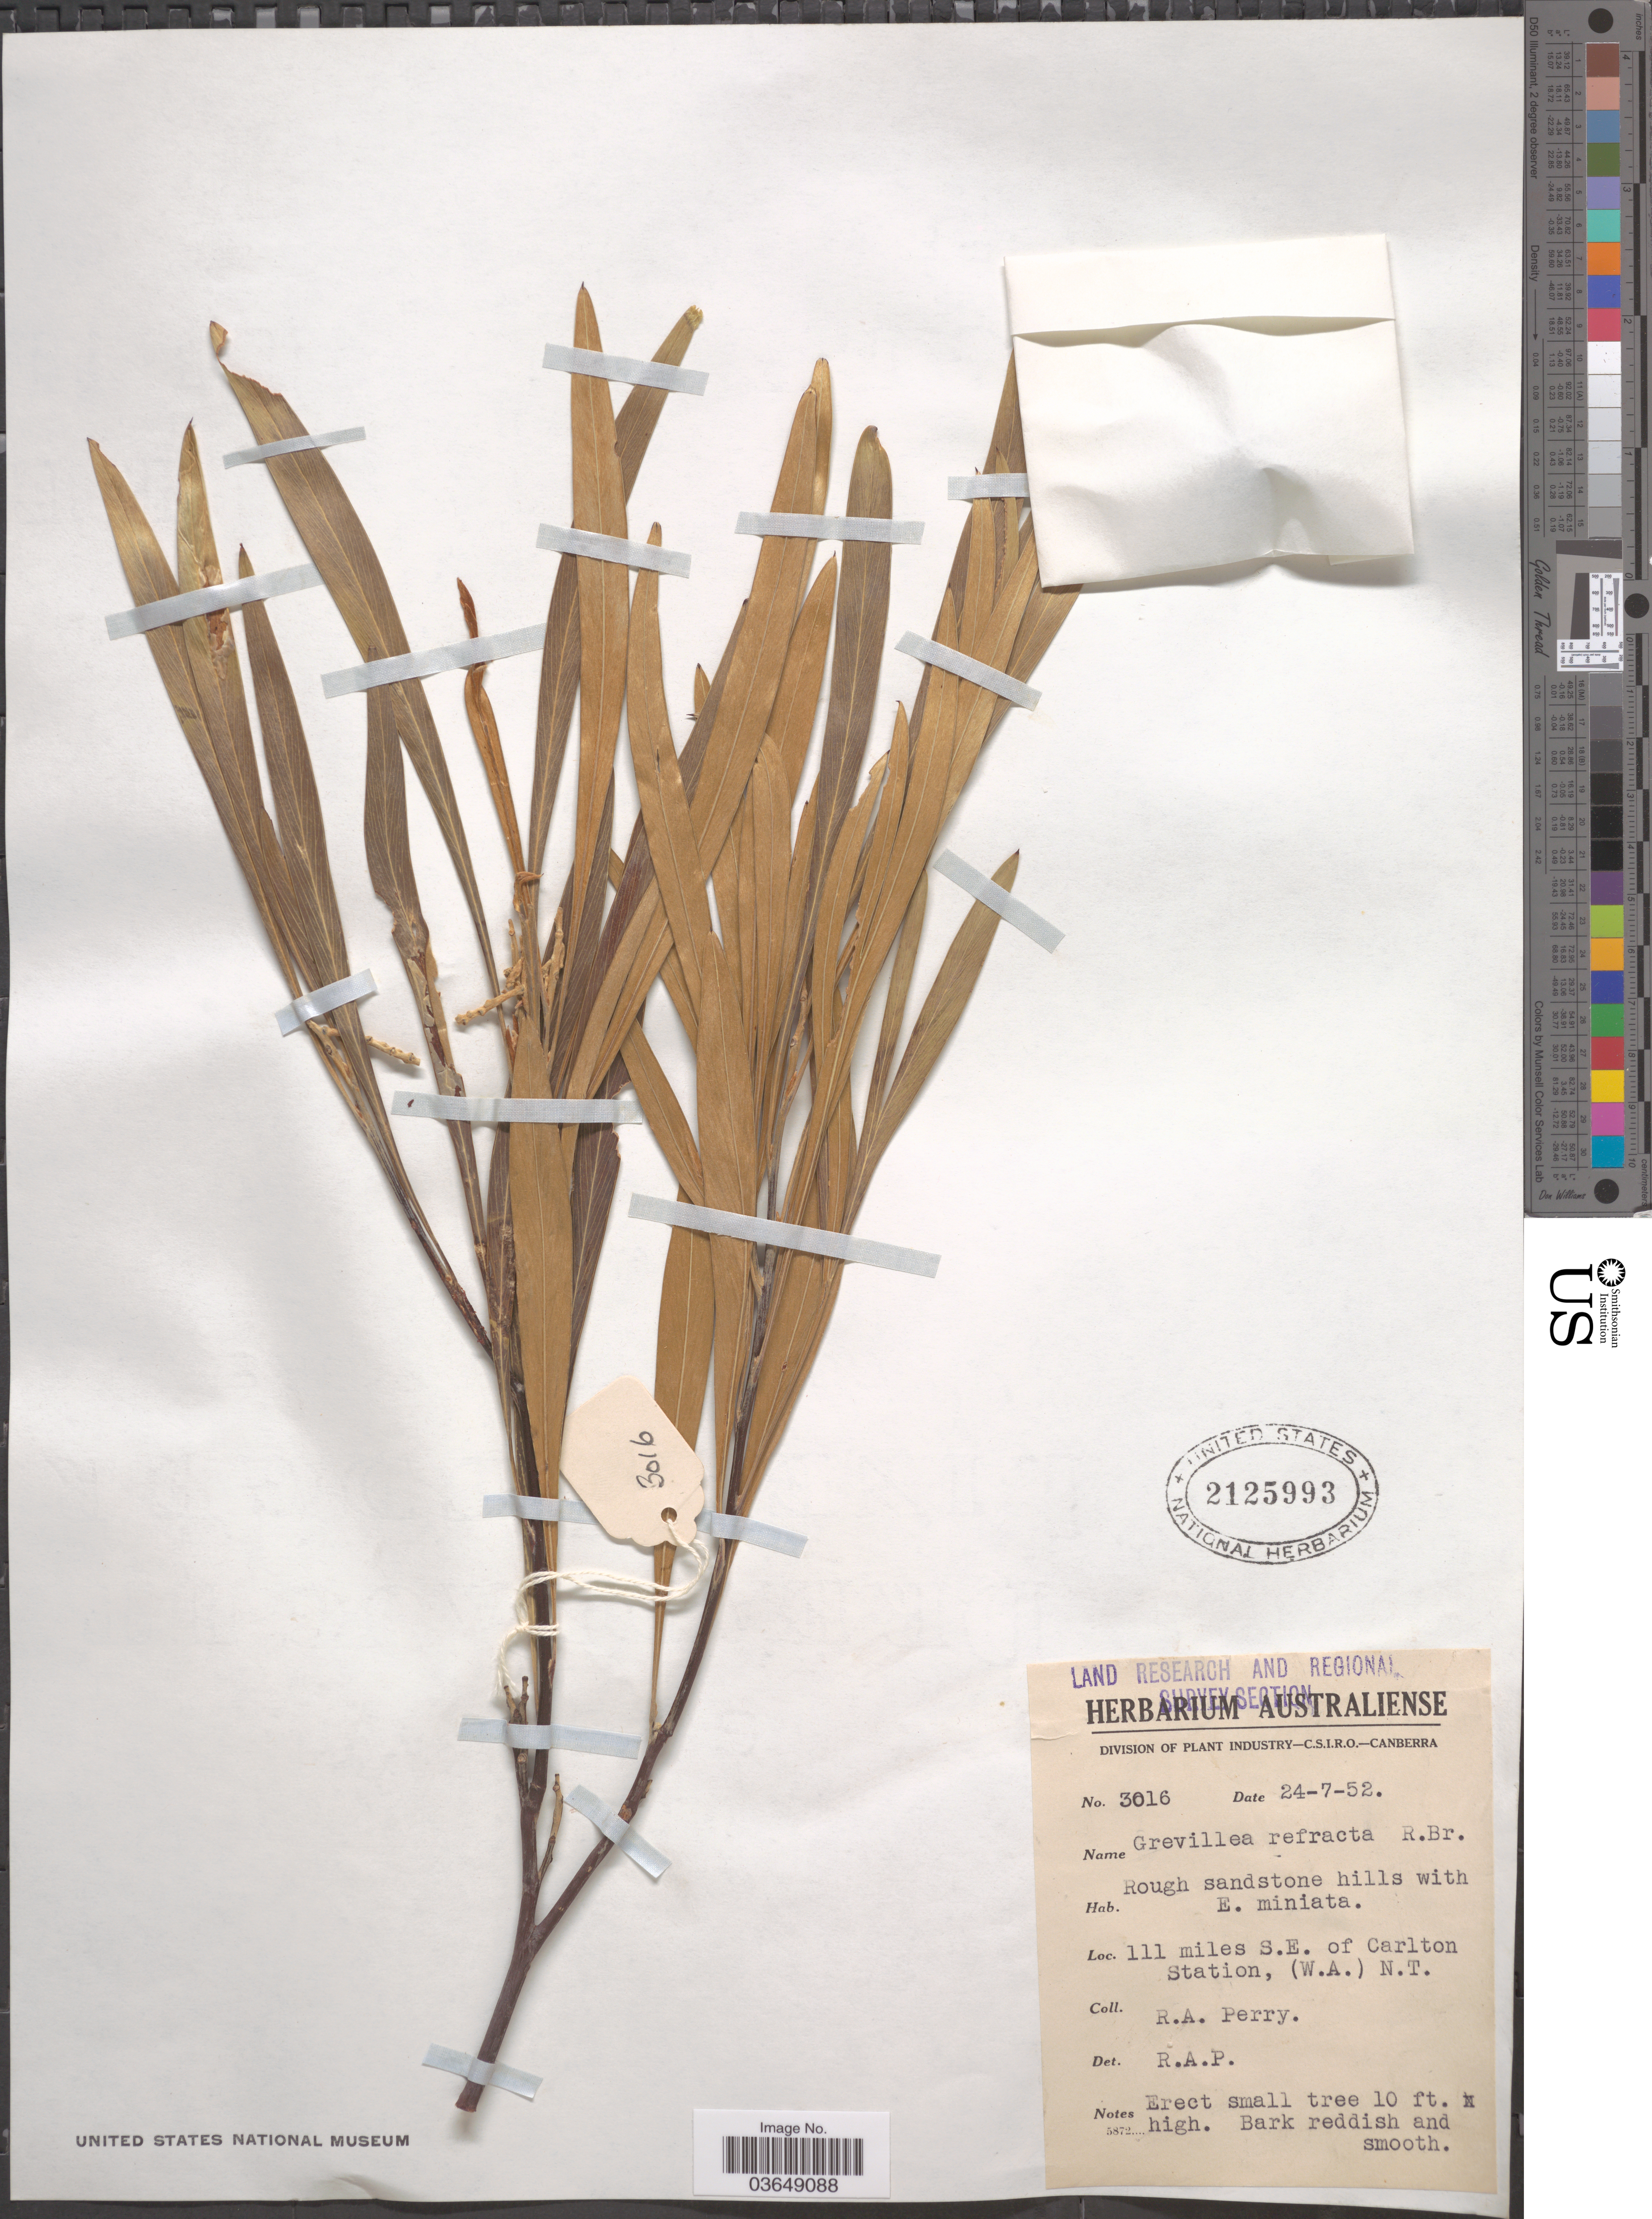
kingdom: Plantae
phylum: Tracheophyta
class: Magnoliopsida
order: Proteales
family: Proteaceae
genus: Grevillea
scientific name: Grevillea refracta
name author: R. Br.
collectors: Perry, R. A.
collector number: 3016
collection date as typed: Transcribed d/m/y: 24/7/52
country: Australia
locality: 111 miles S.E. of Carlton Station, (W.A.) N.T.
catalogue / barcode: US 2122993